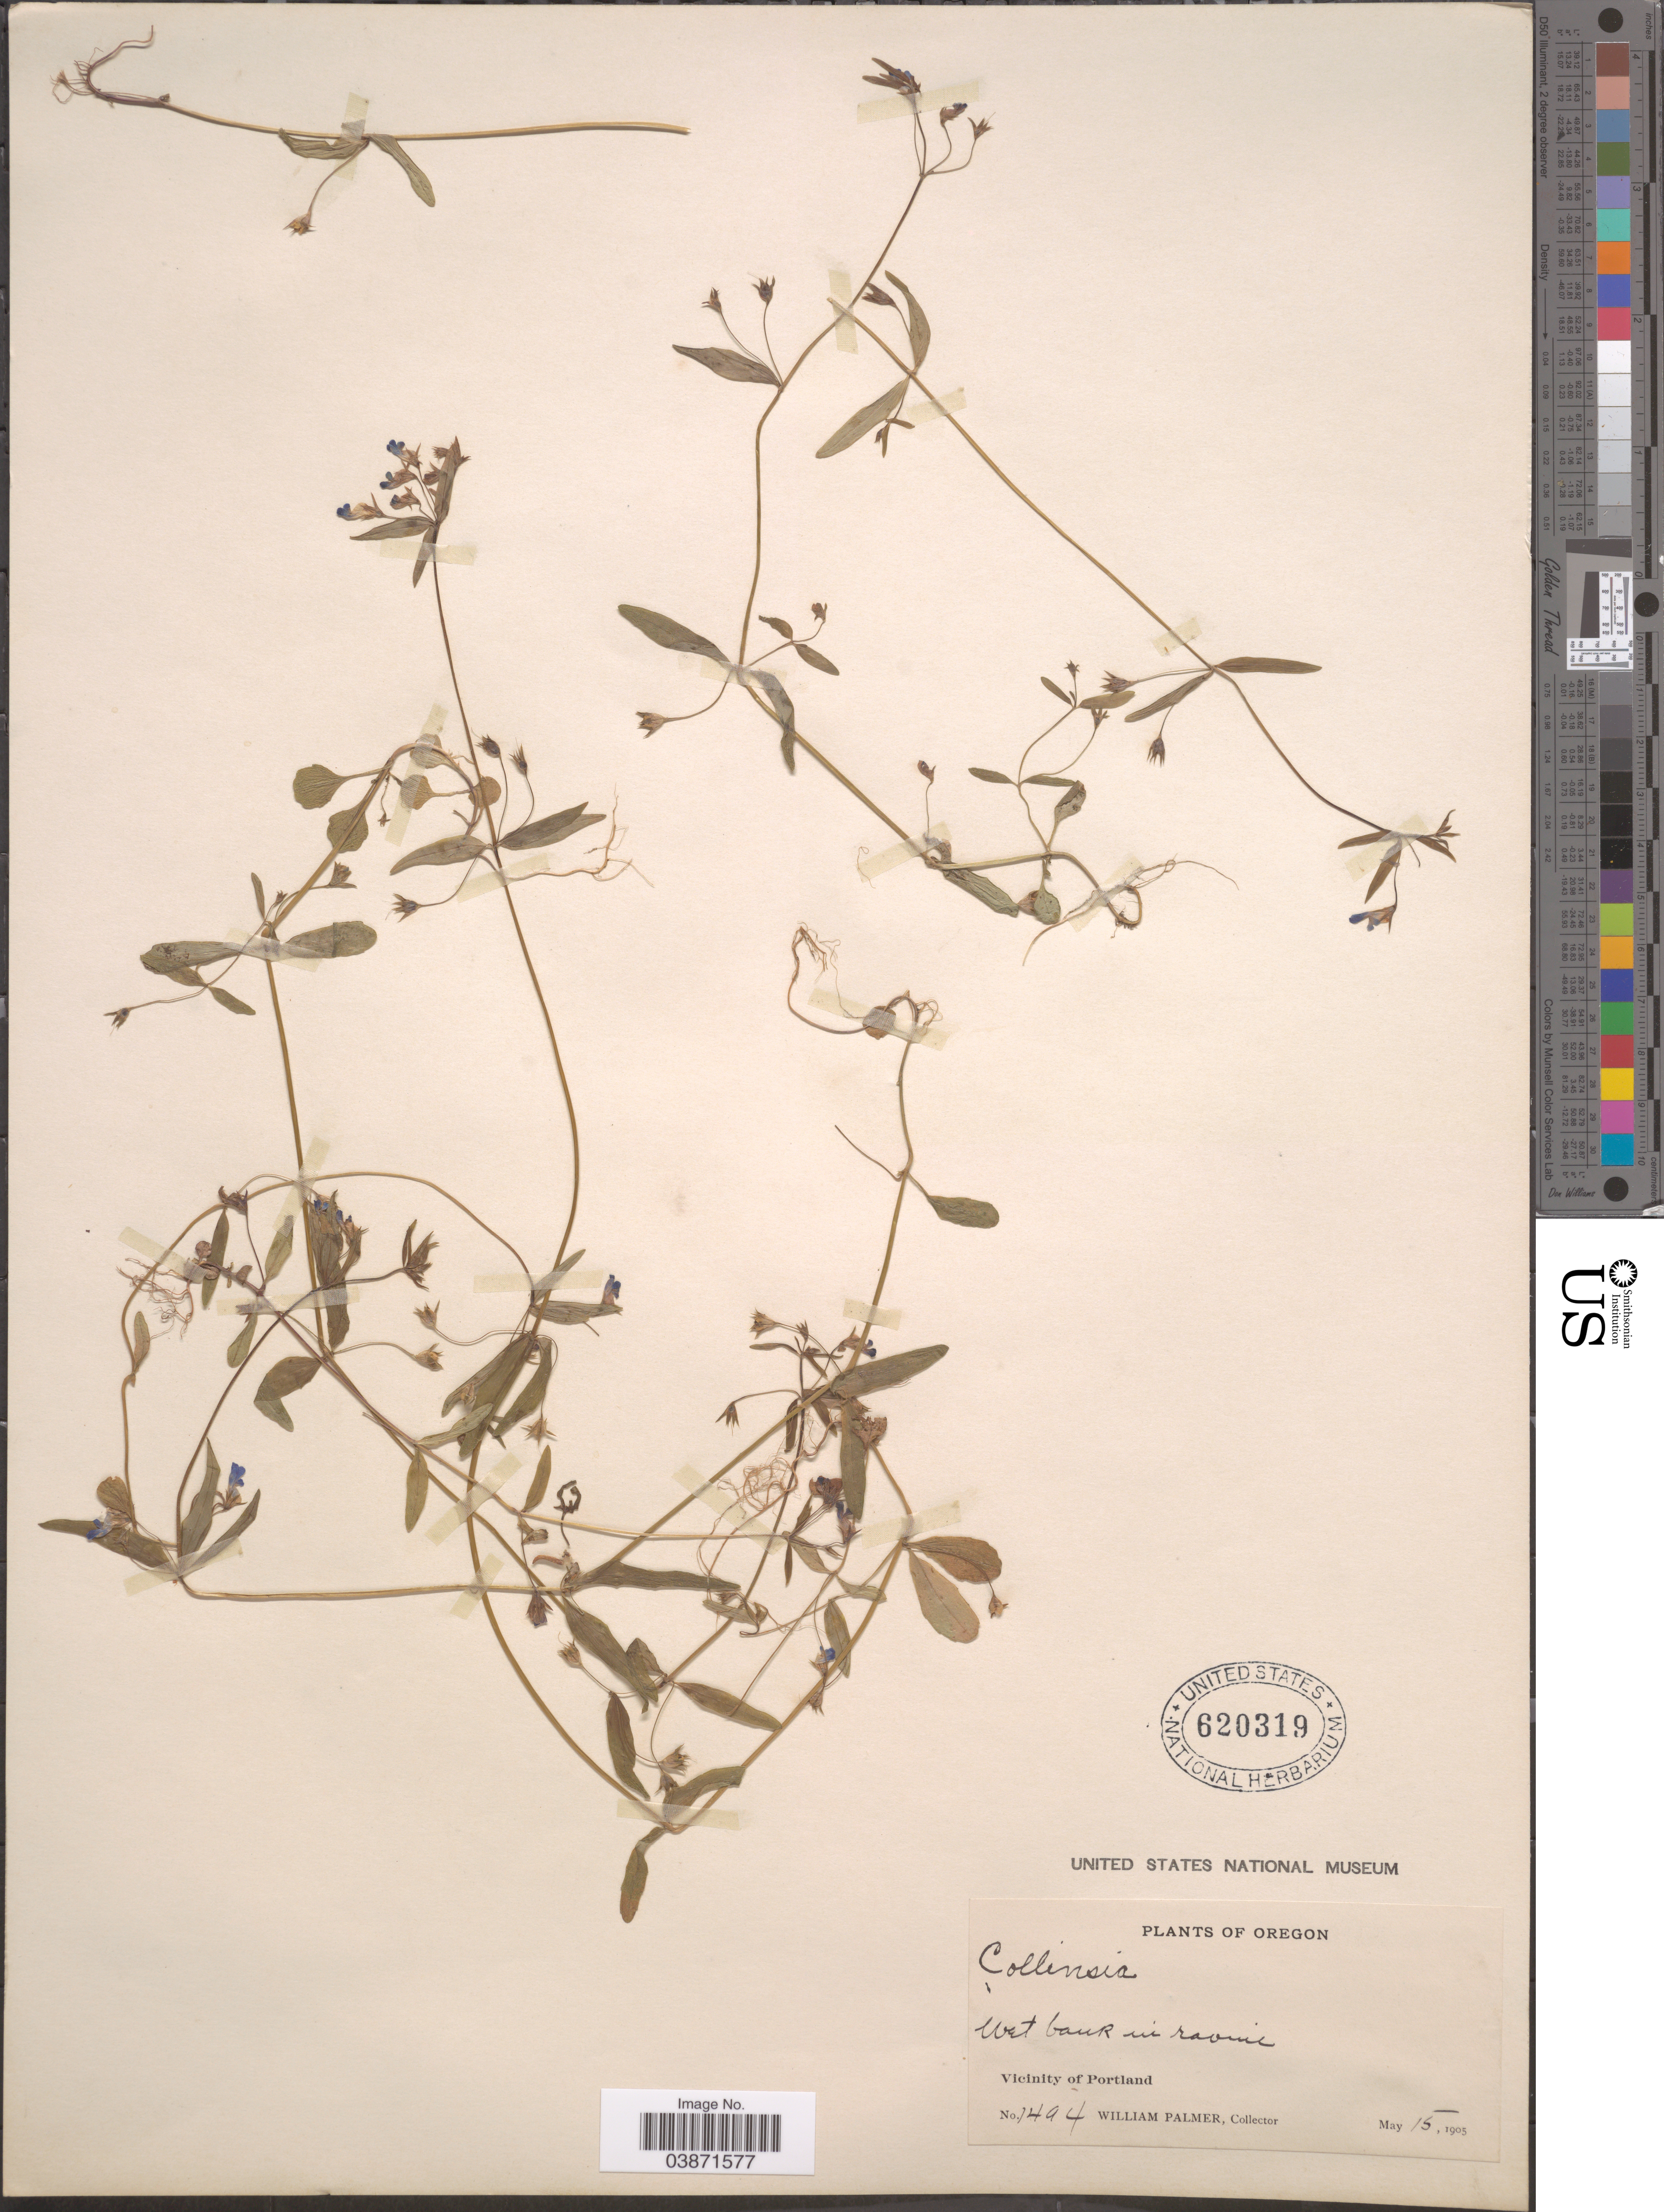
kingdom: Plantae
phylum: Tracheophyta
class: Magnoliopsida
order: Lamiales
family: Plantaginaceae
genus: Collinsia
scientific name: Collinsia sp.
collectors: W. Palmer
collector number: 1494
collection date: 1905-05-15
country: United States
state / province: Oregon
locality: Vicinity of Portland.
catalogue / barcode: US 620319